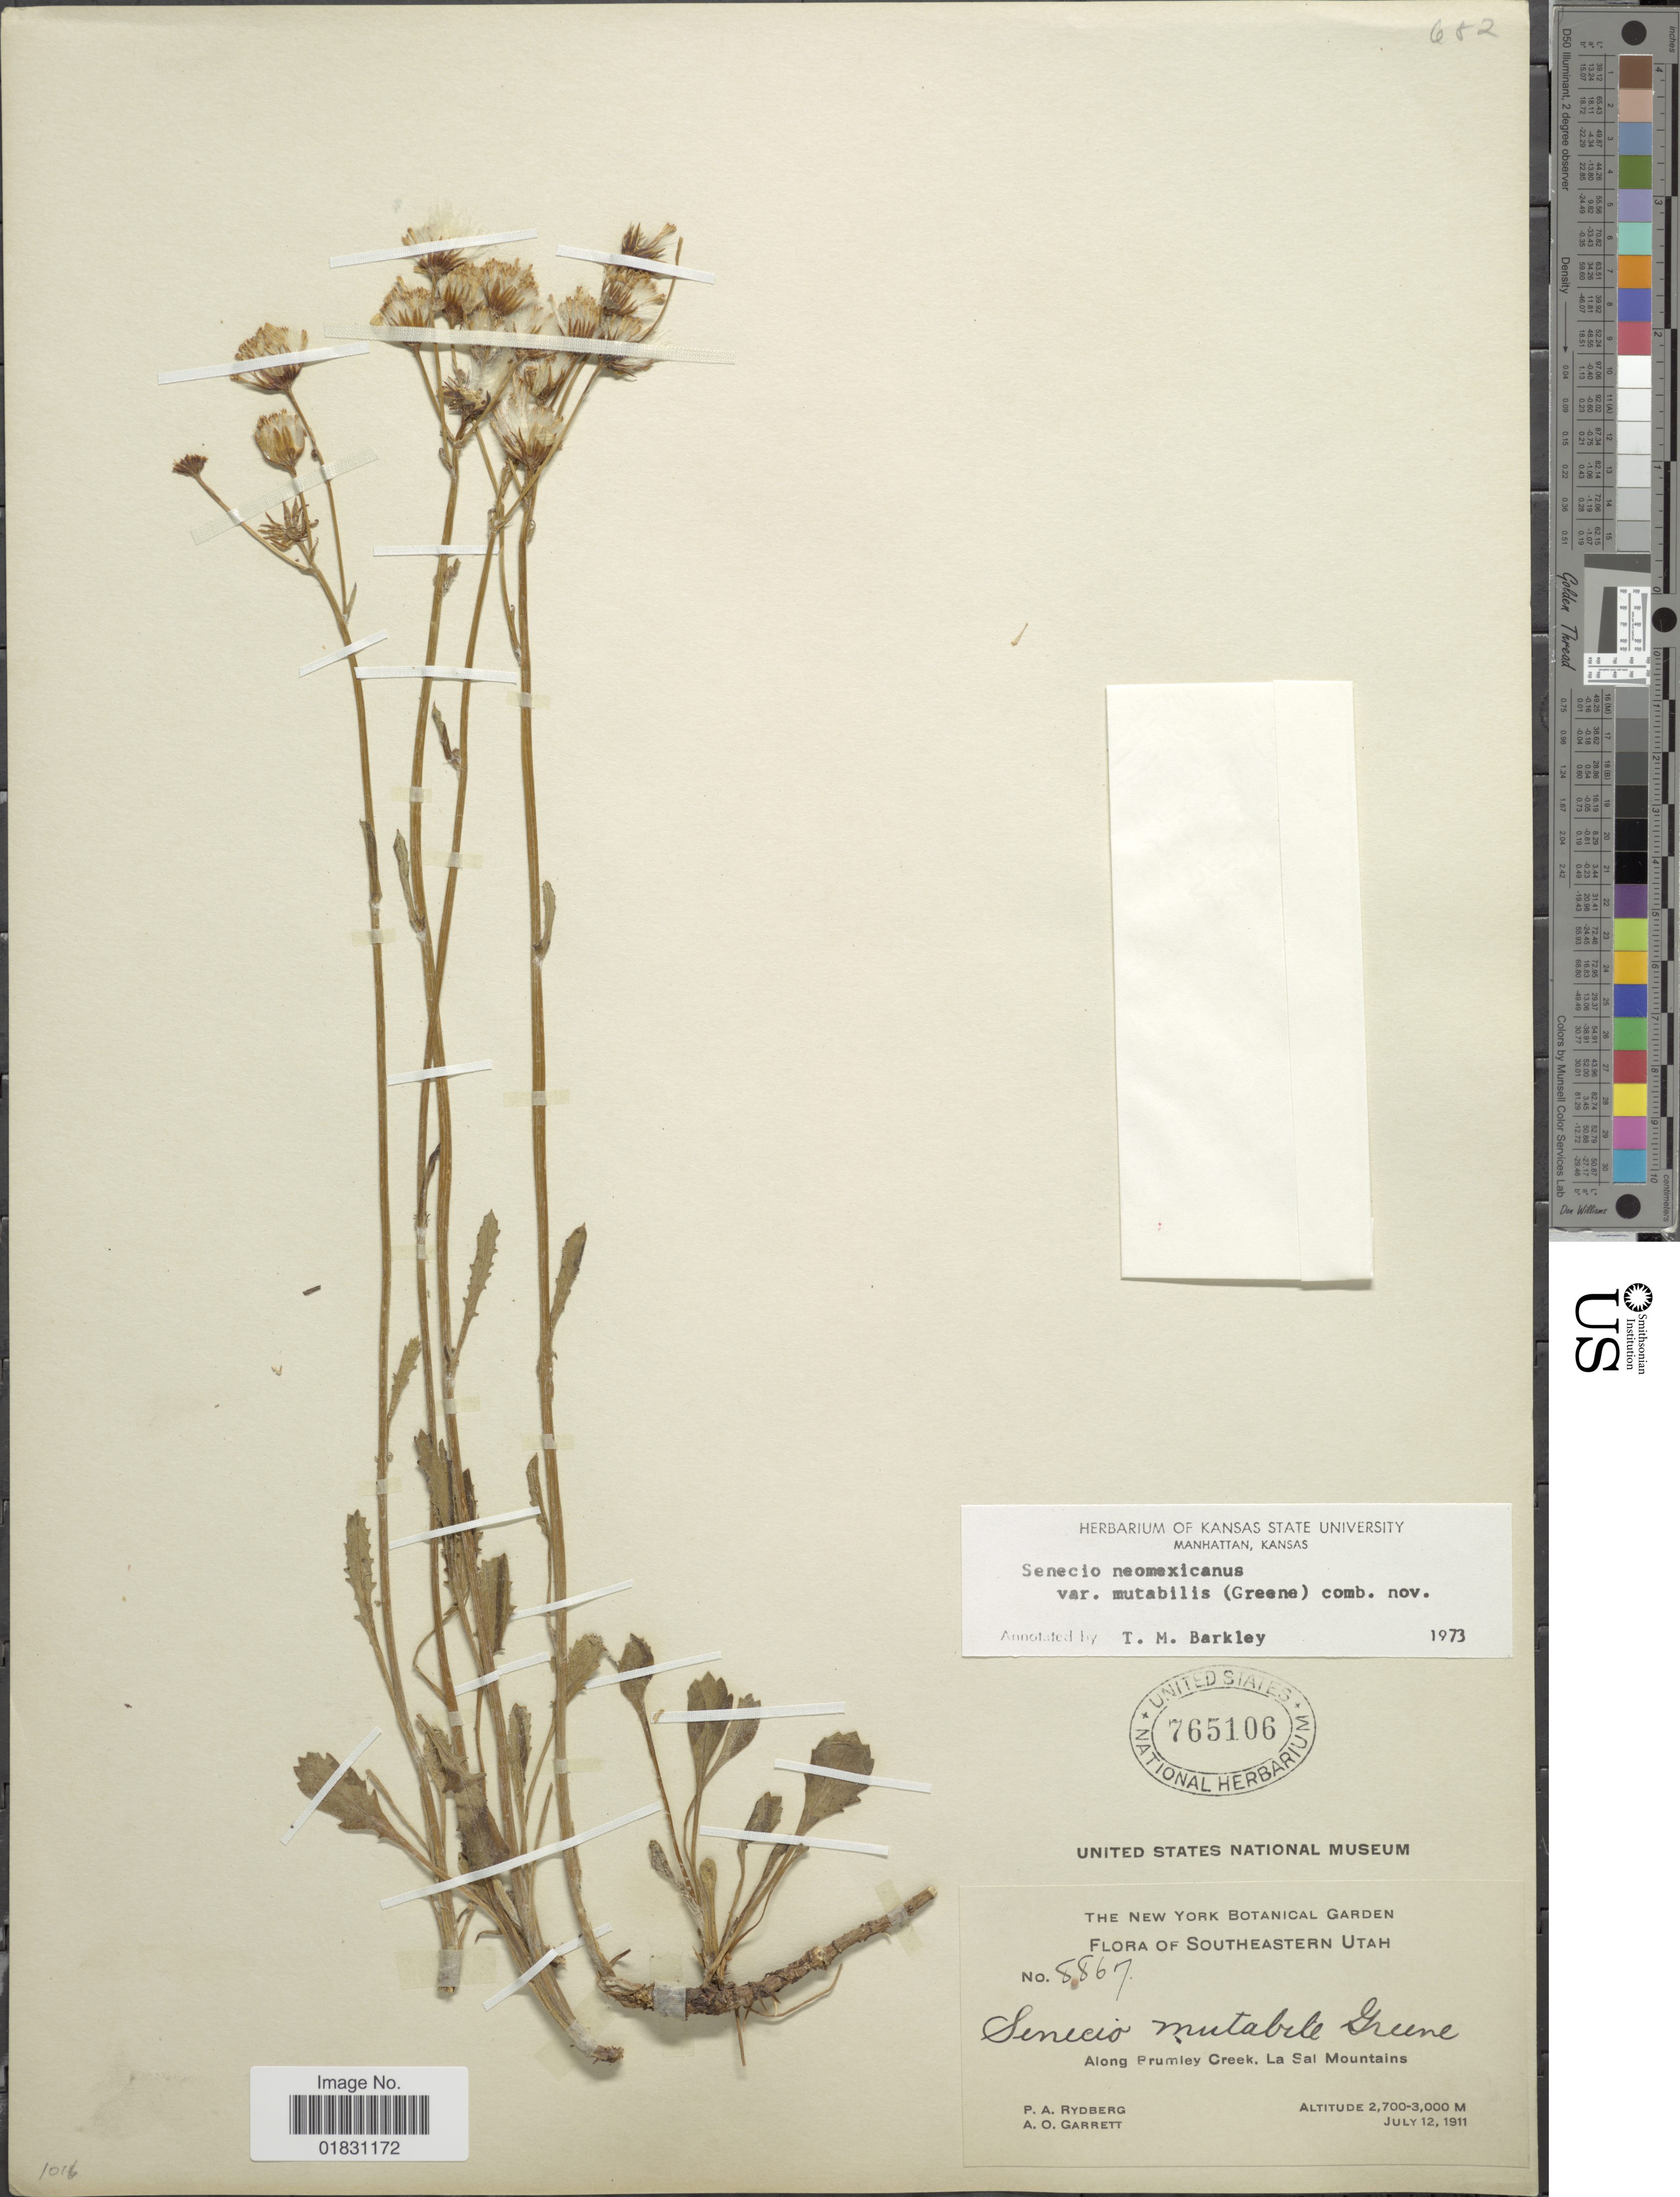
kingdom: Plantae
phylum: Tracheophyta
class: Magnoliopsida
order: Asterales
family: Asteraceae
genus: Packera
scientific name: Packera neomexicana var. mutabilis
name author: (Greene) W.A. Weber & Á. Löve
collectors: P. A. Rydberg & A. O. Garrett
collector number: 8867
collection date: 1911-07-12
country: United States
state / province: Utah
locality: Southern Utah, Along Prumley Creek, La Sal Mountains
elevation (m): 2700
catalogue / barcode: US 765106